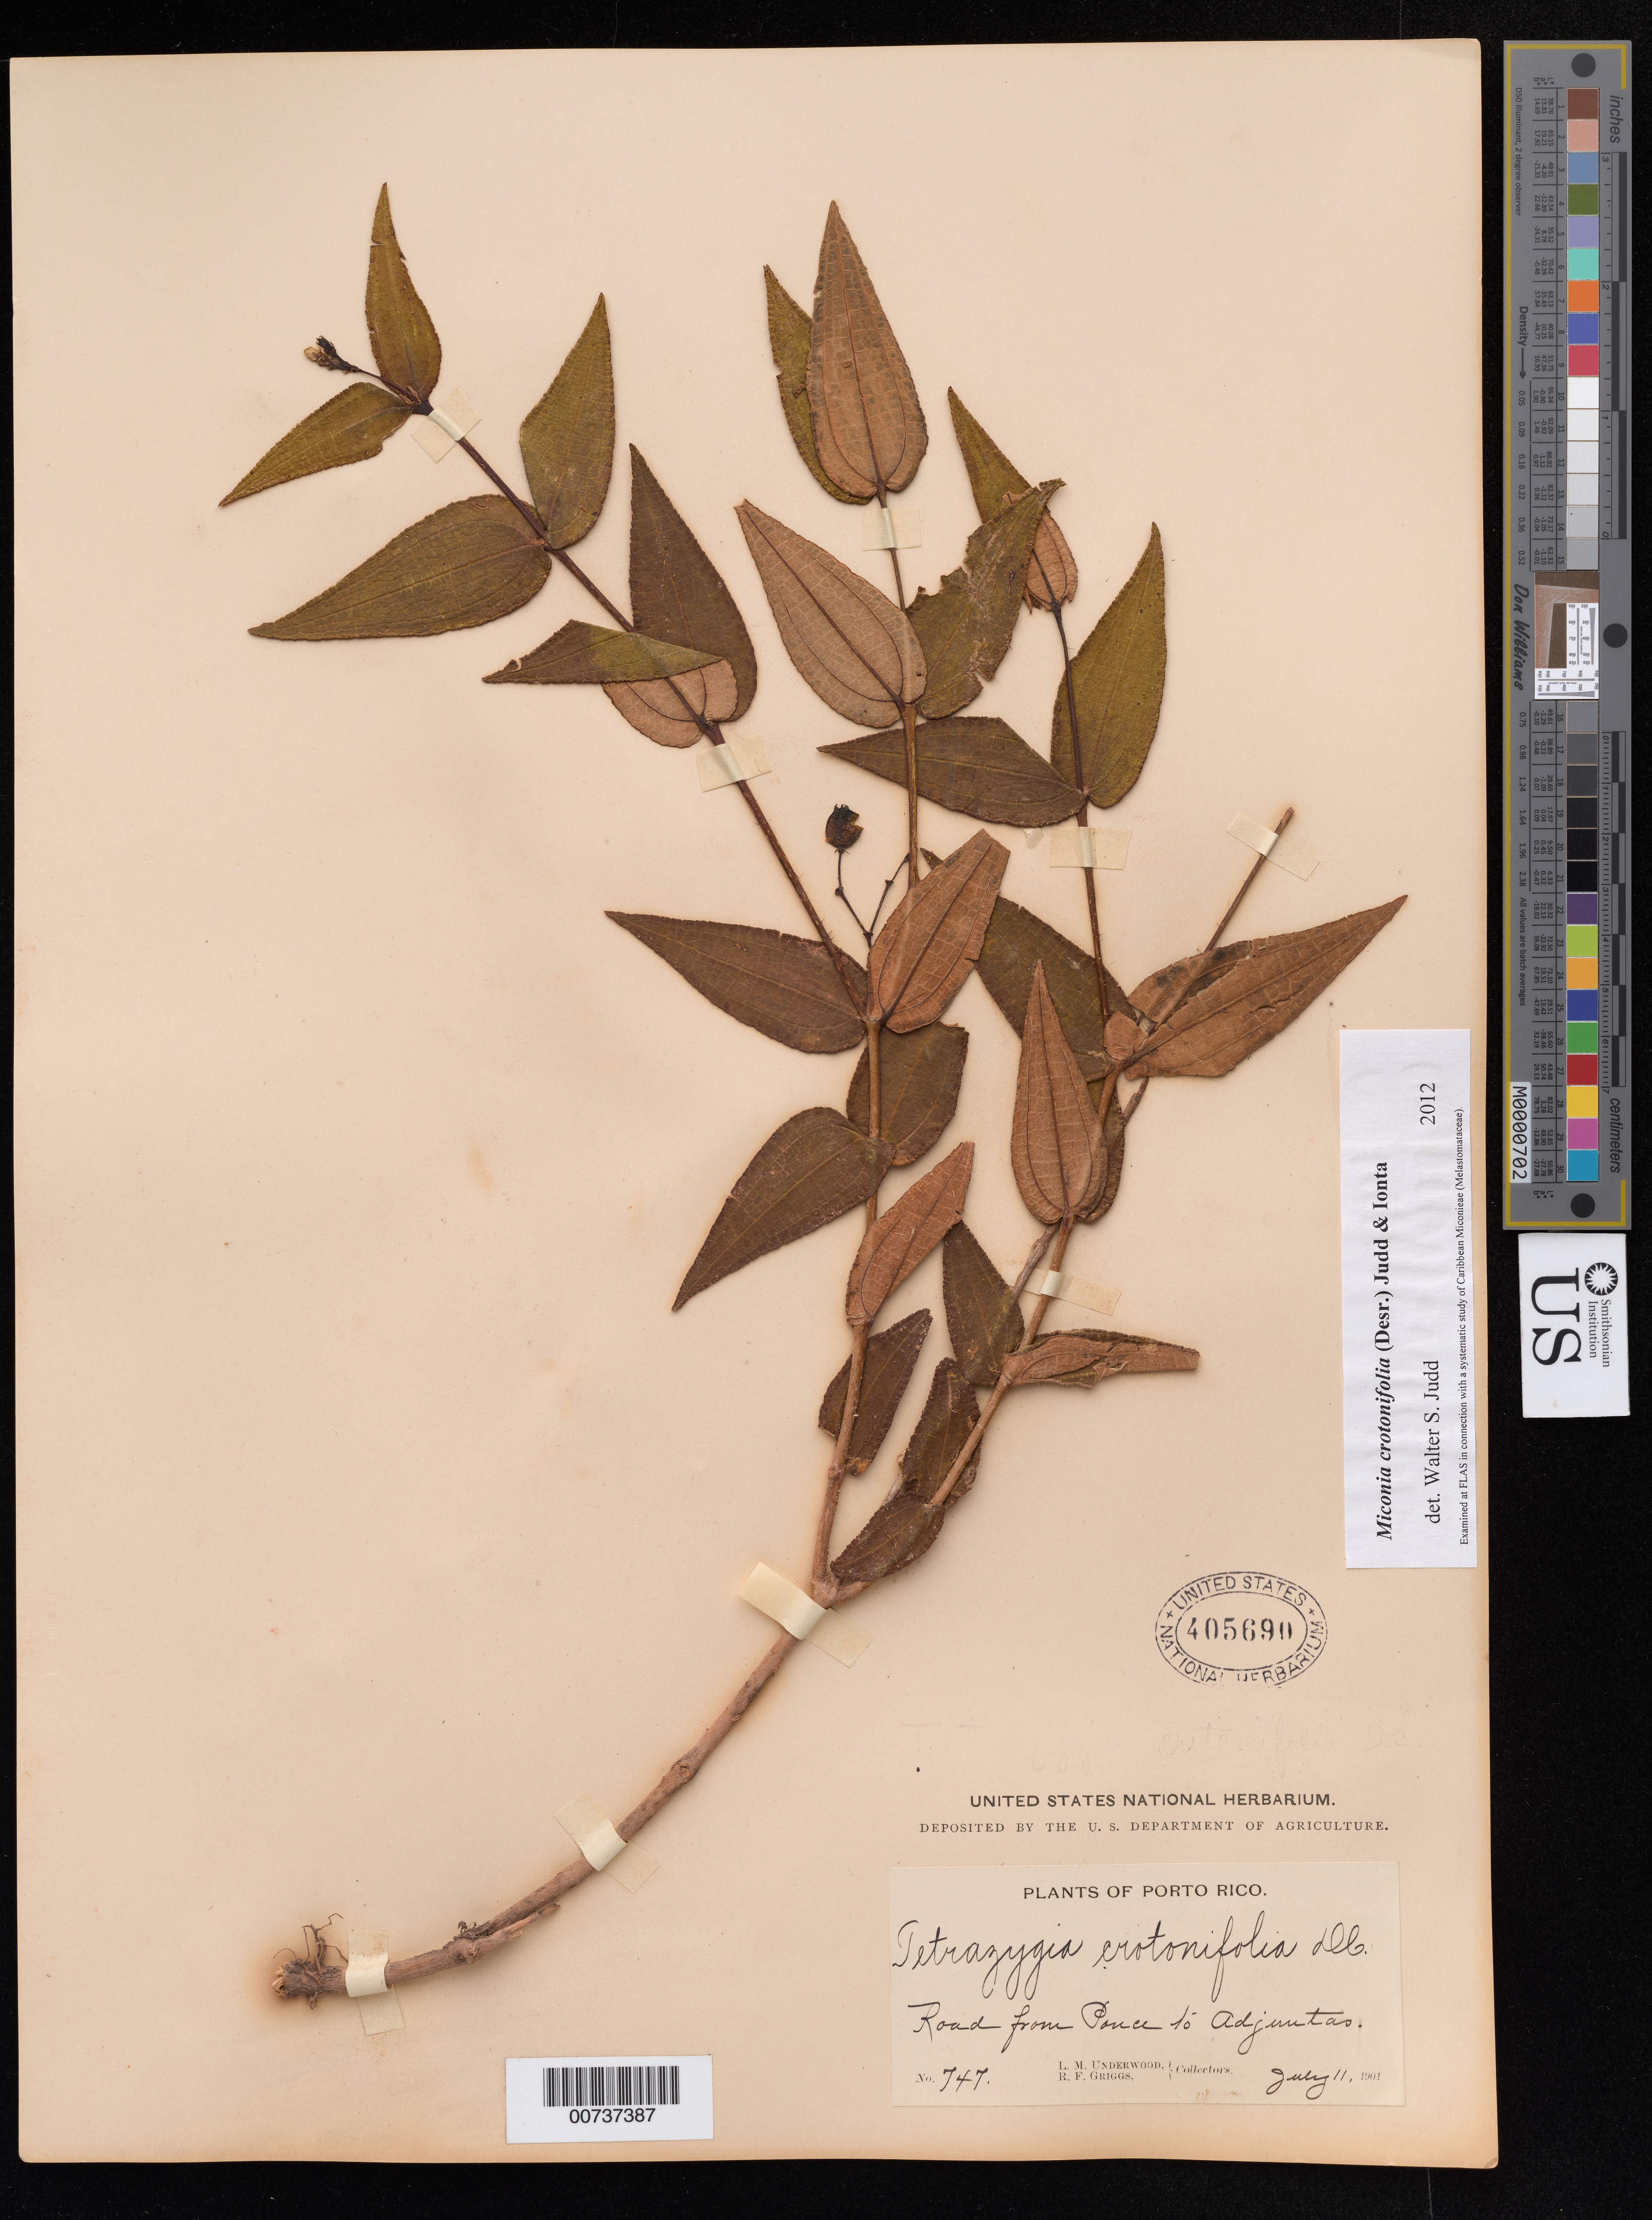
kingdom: Plantae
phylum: Tracheophyta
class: Magnoliopsida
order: Myrtales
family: Melastomataceae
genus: Miconia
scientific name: Miconia crotonifolia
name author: (Desr.) Judd & Ionta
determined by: Judd, Walter S.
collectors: L. M. Underwood & R. F. Griggs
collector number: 747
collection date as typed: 11 Jul 1901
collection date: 1901-07-11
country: Puerto Rico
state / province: Adjuntas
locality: Road from Ponce to Adjuntas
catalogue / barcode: US 405690